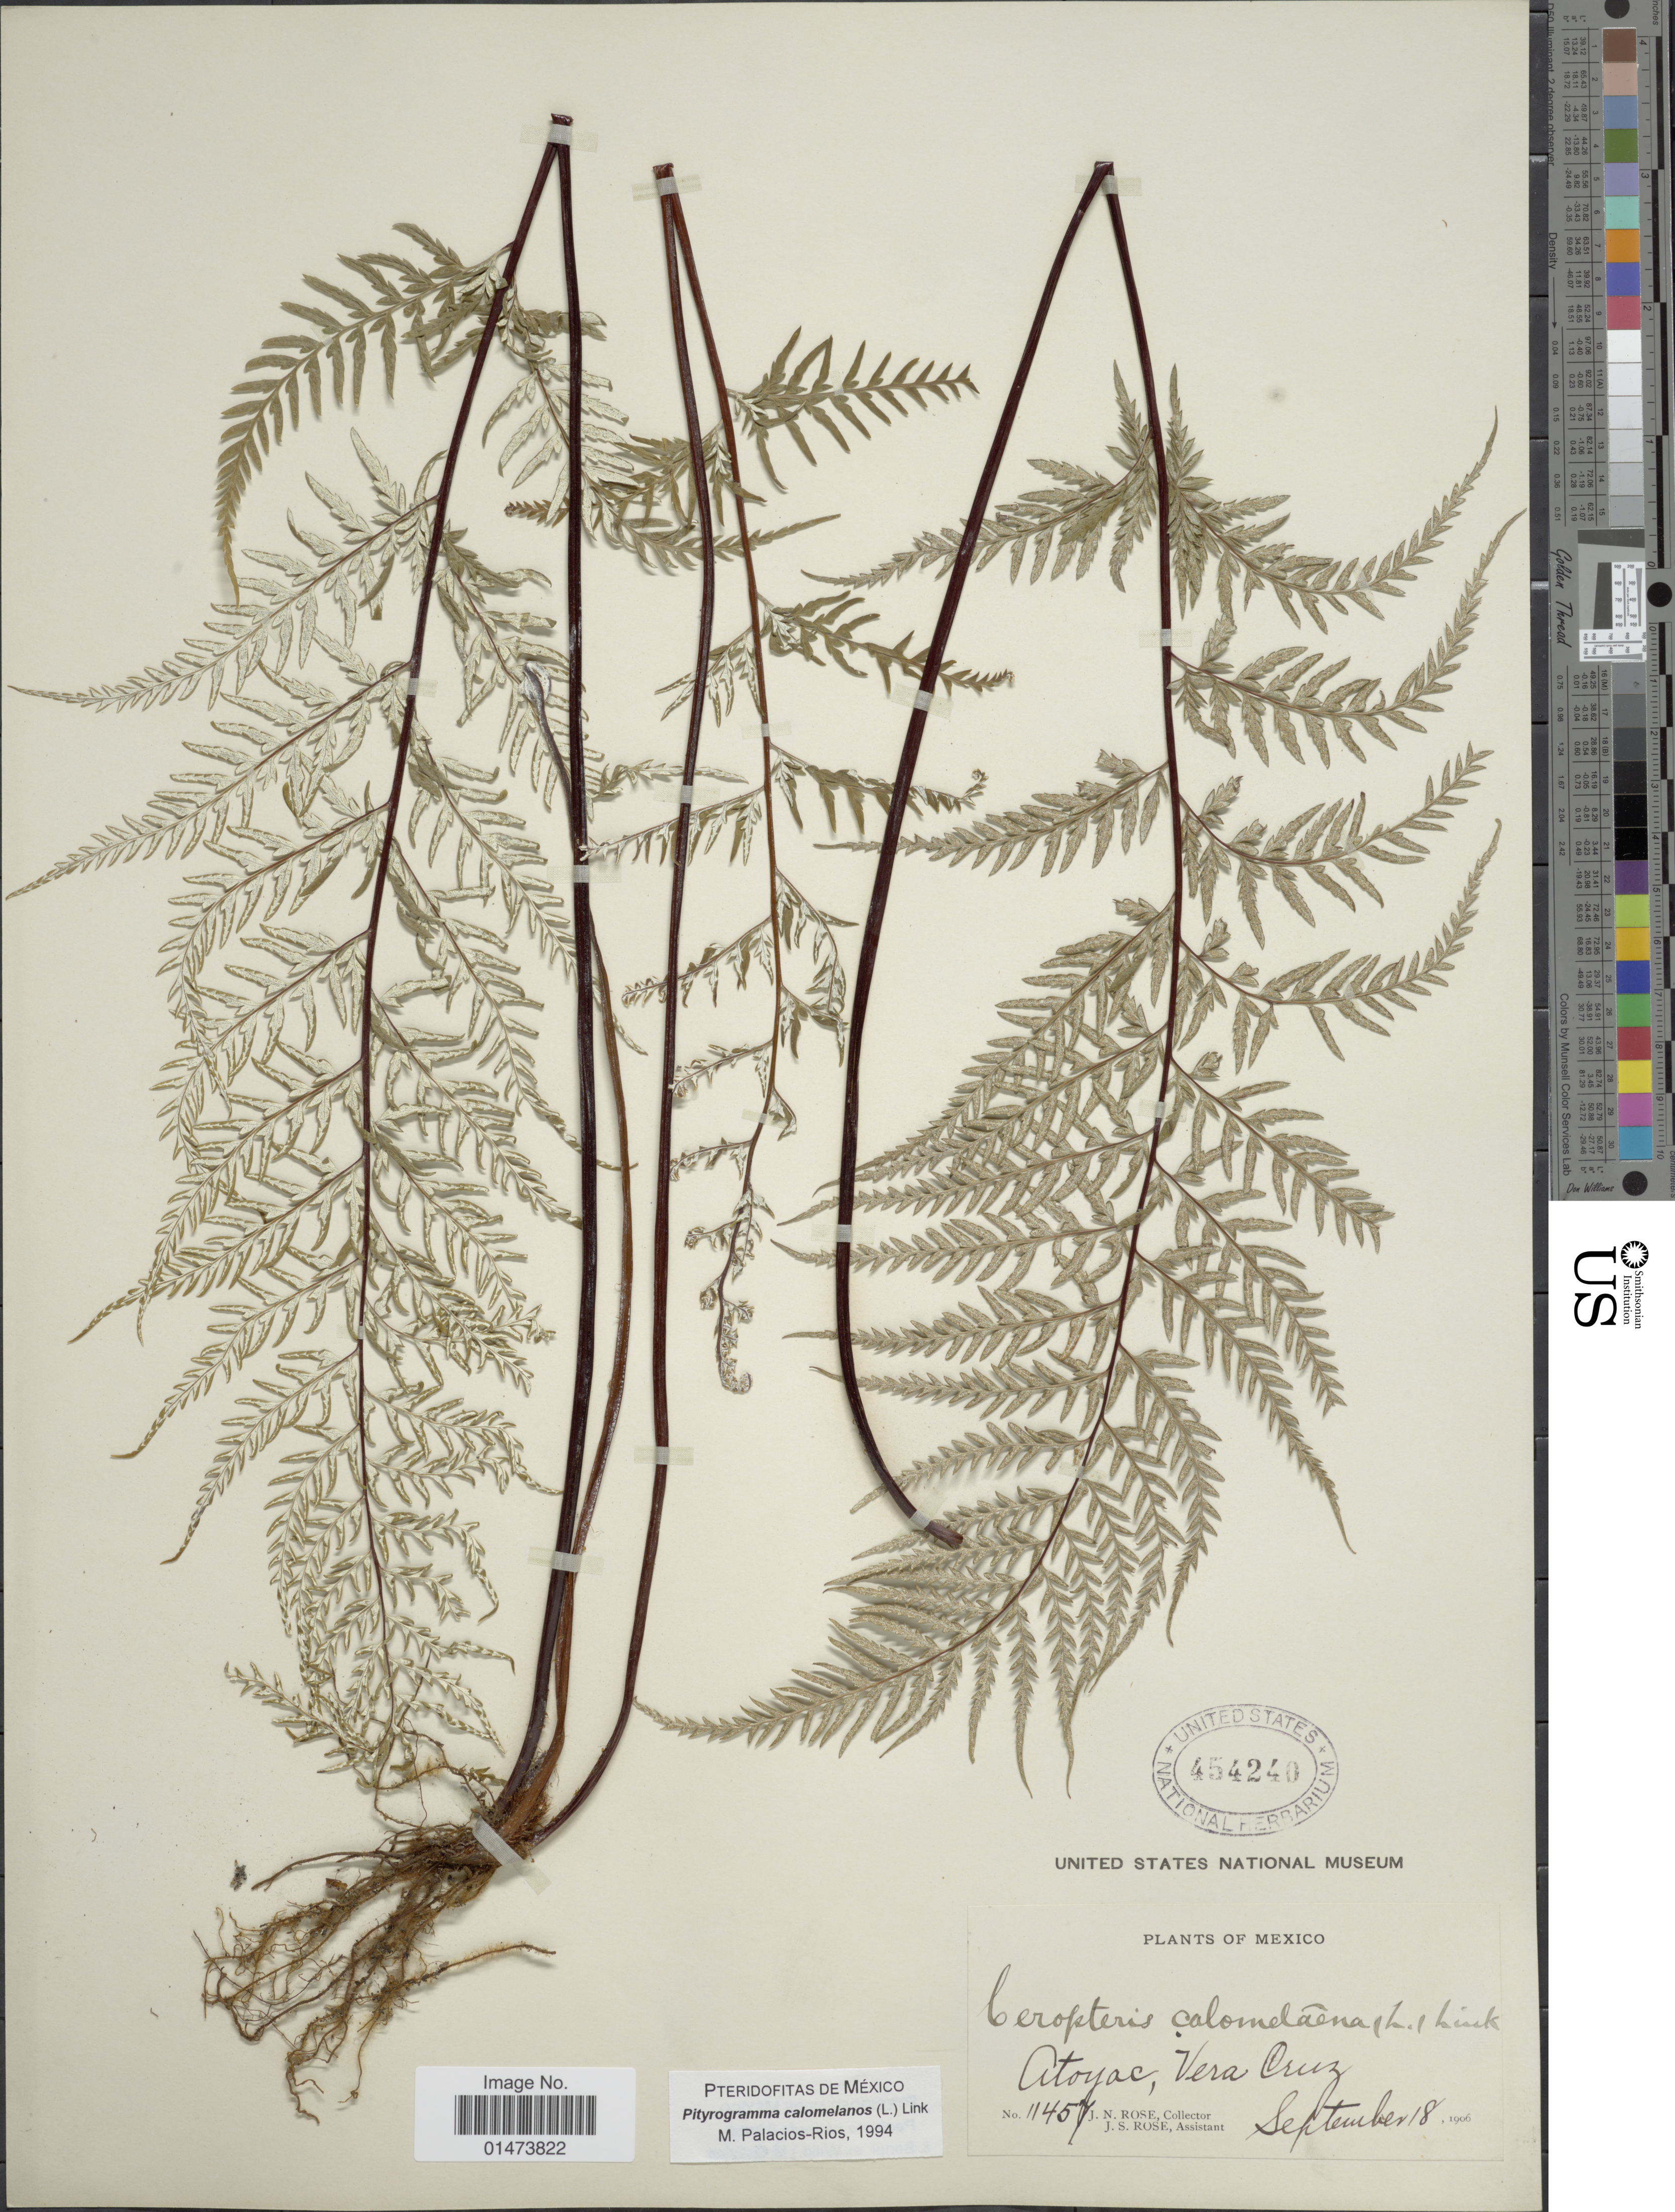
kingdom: Plantae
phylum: Tracheophyta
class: Polypodiopsida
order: Polypodiales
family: Pteridaceae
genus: Pityrogramma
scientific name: Pityrogramma calomelanos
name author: (L.) Link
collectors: J. N. Rose & J. S. Rose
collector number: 1145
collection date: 1906-09-18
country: Mexico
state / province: Veracruz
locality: Atoyac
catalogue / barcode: US 454240